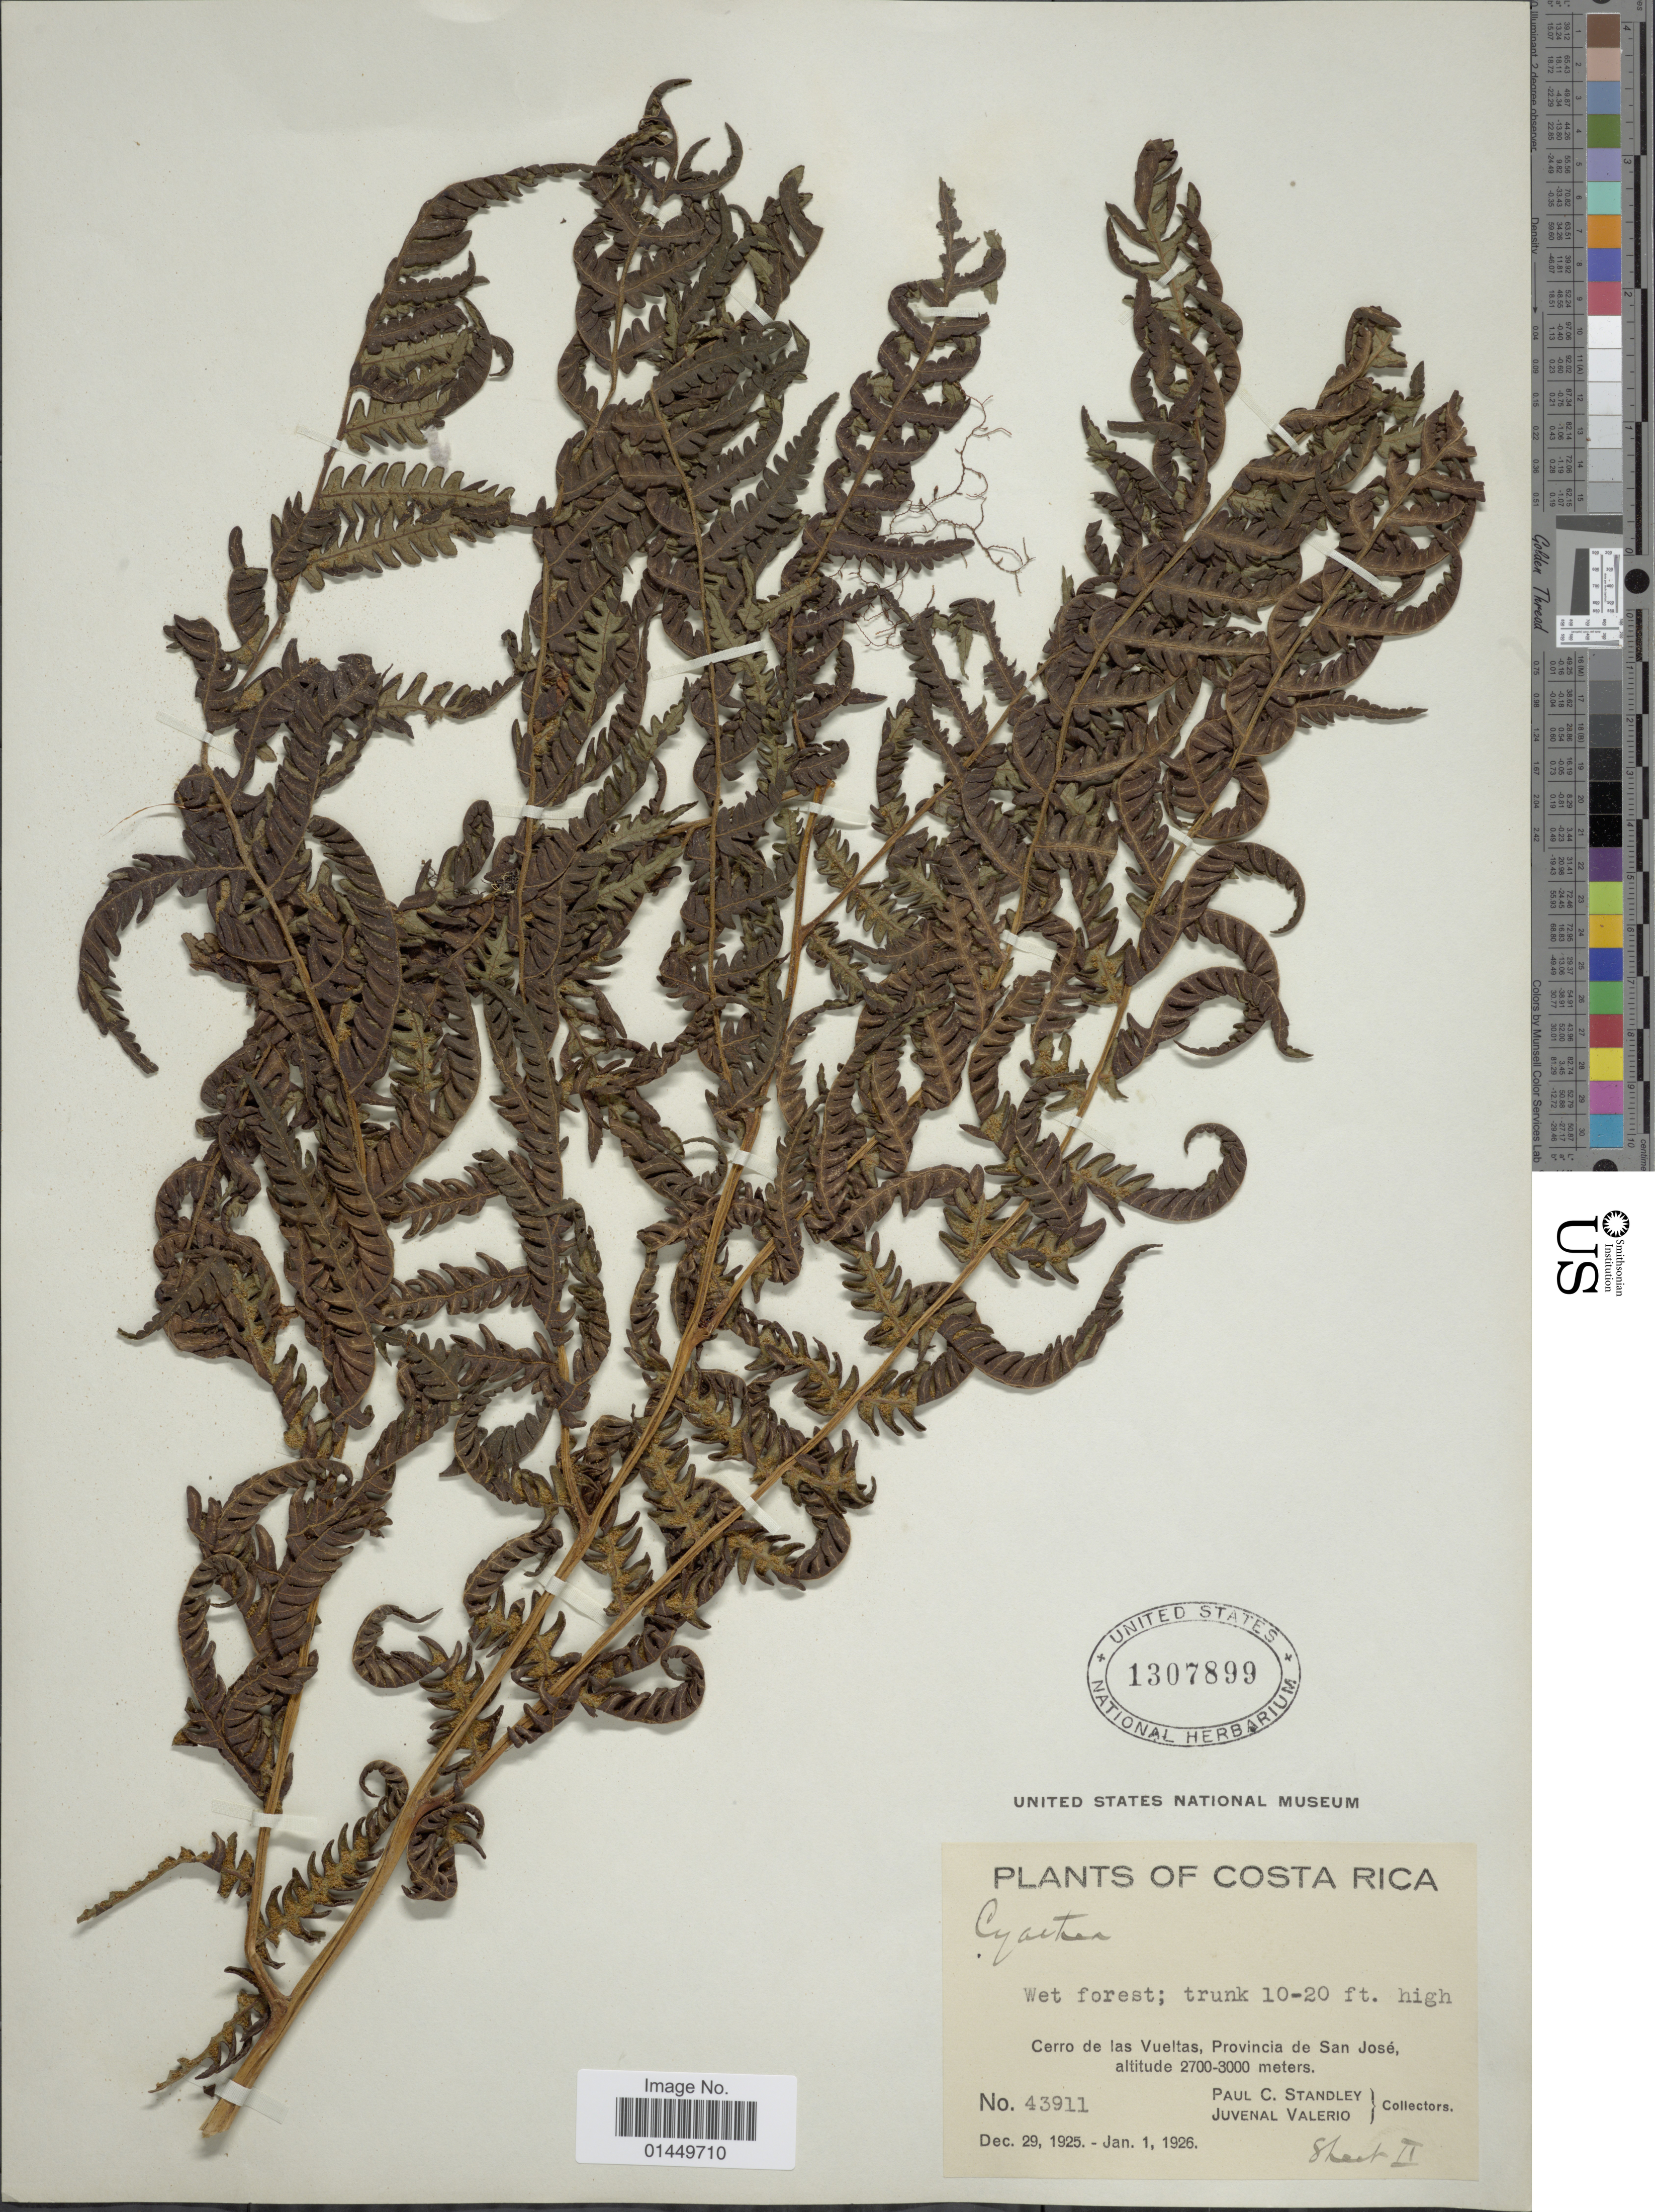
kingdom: Plantae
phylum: Tracheophyta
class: Polypodiopsida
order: Cyatheales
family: Cyatheaceae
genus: Cyathea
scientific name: Cyathea suprastrigosa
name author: (Christ) Maxon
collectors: P. C. Standley & J. Valerio R.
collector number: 43911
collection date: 1925-12-29/1926-01-01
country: Costa Rica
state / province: San José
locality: Cerro de las Vueltas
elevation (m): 2700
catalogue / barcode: US 1307899